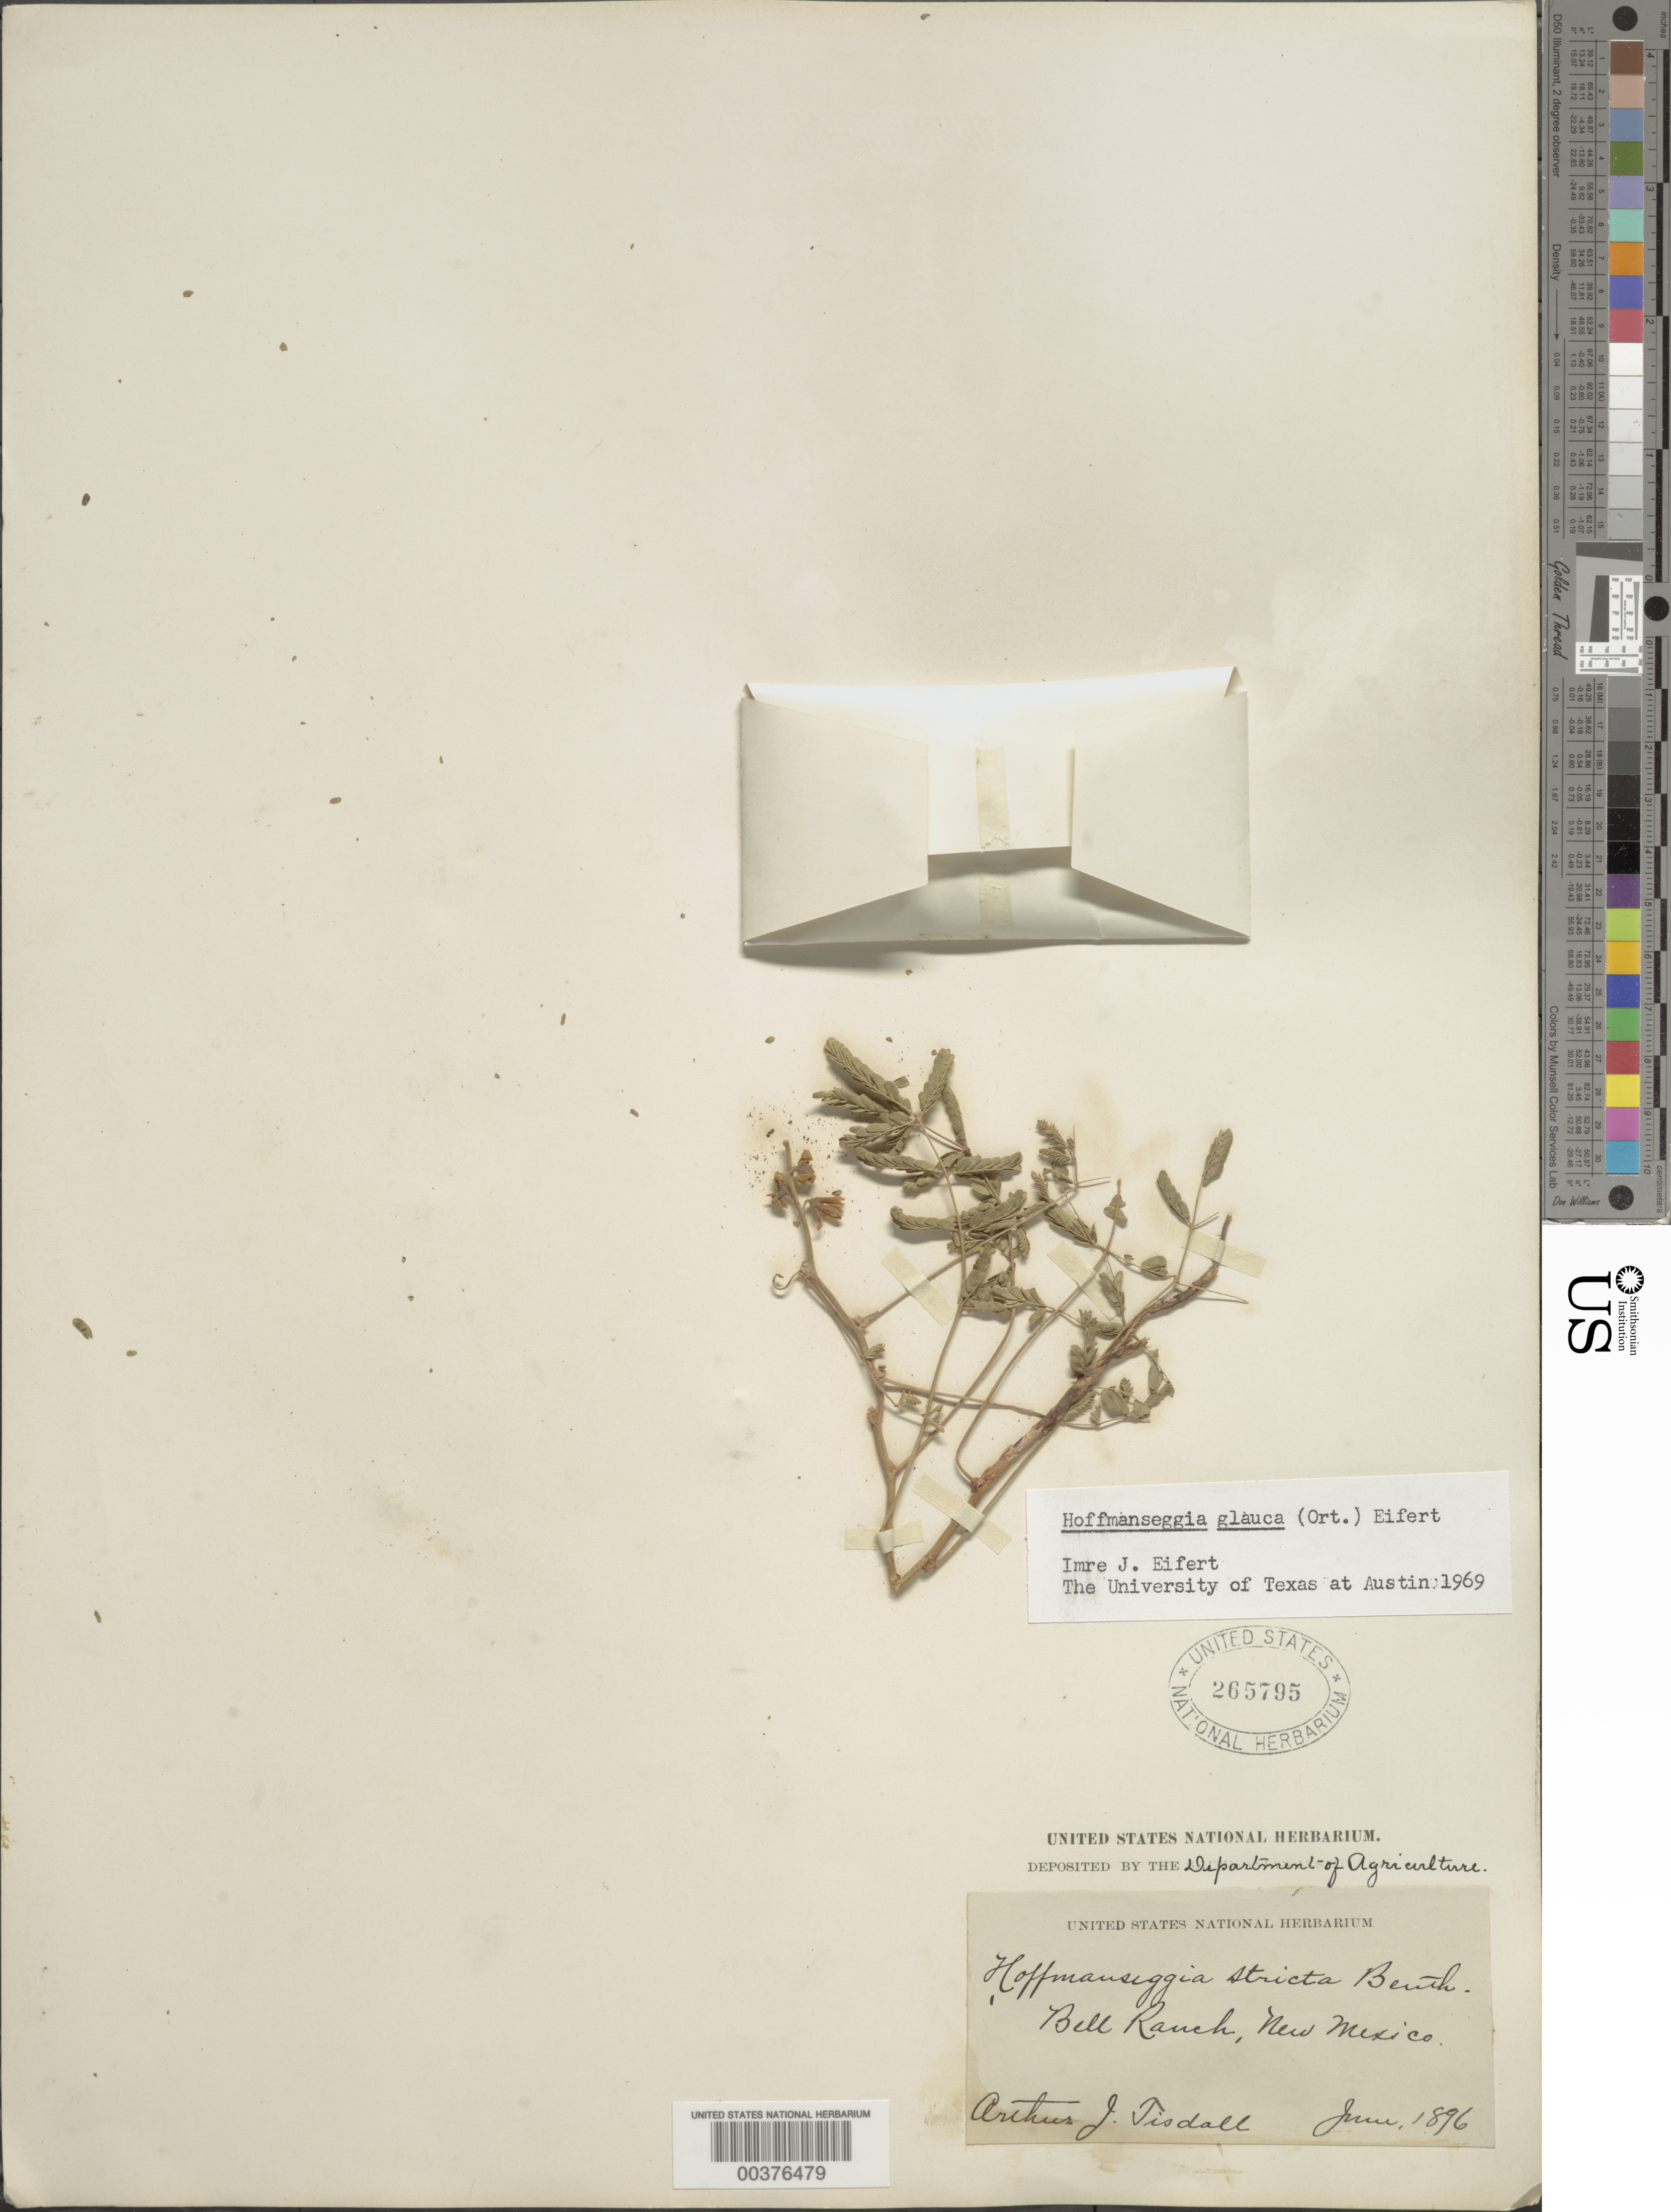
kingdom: Plantae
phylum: Tracheophyta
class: Magnoliopsida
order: Fabales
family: Fabaceae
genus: Hoffmannseggia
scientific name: Hoffmannseggia glauca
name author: (Ortega) Eifert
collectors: A. Tisdall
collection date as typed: Jun 1896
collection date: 1896-06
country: United States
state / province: New Mexico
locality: Bell ranch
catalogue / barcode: US 265795